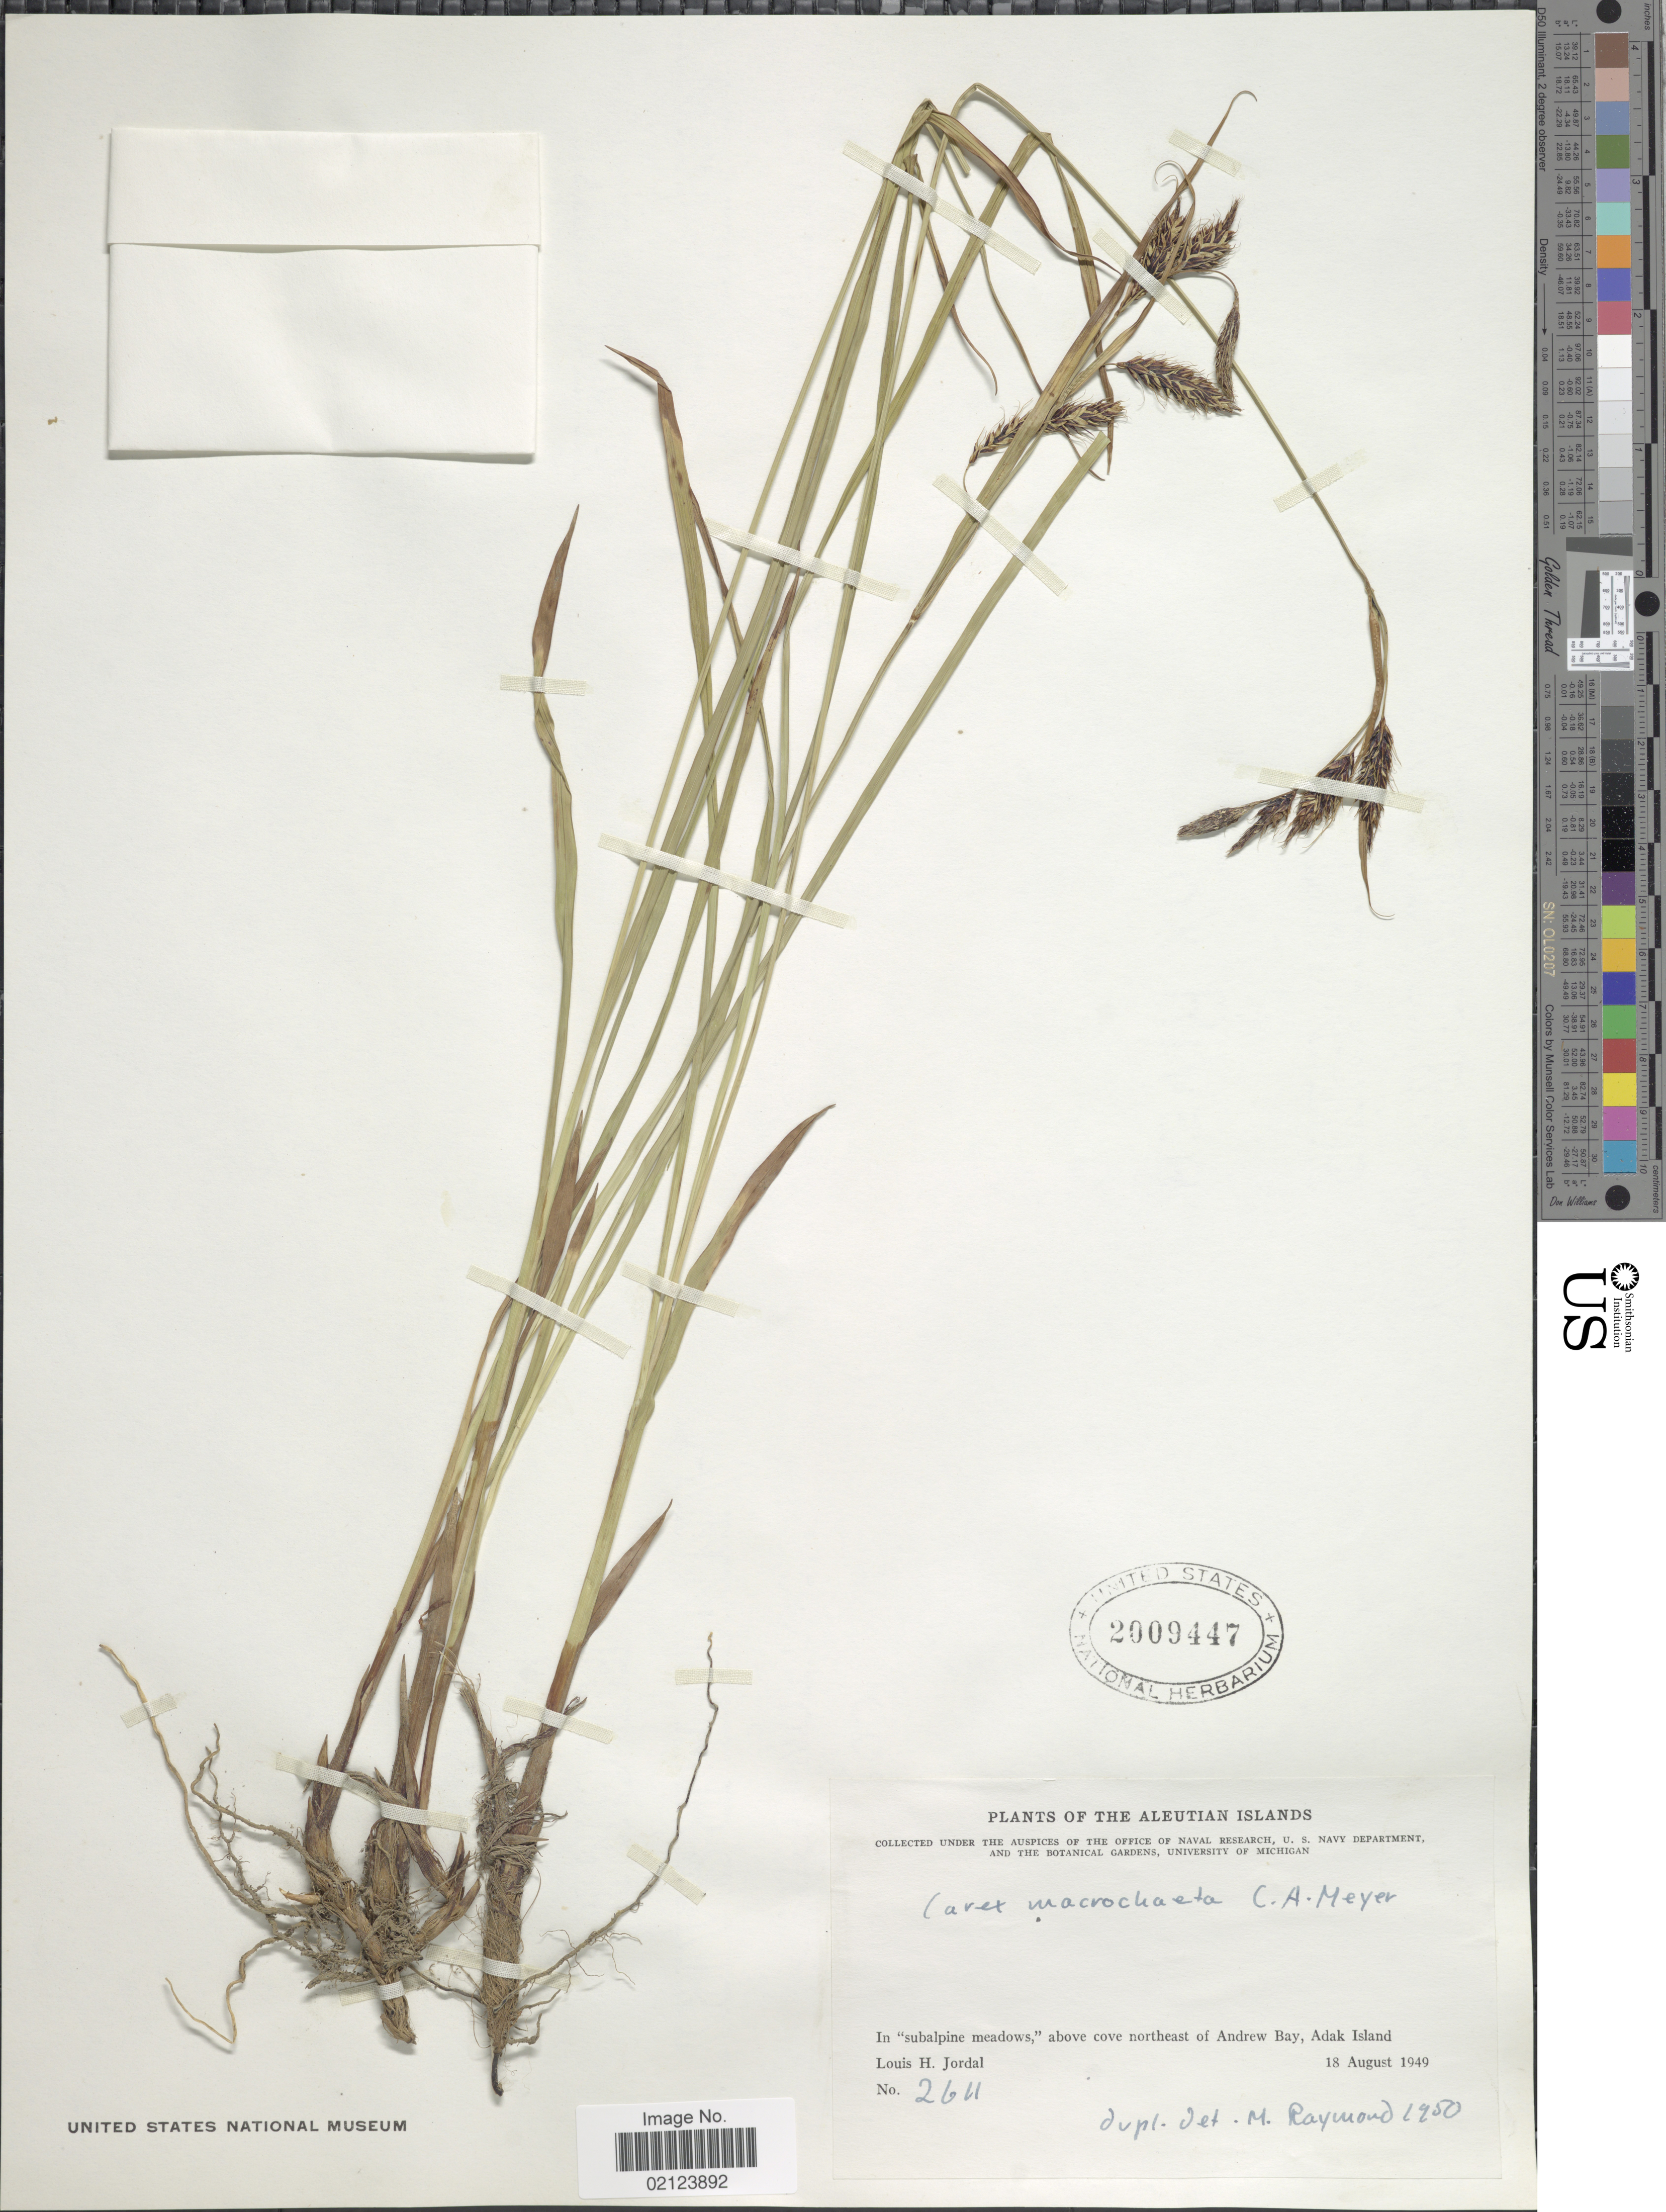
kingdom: Plantae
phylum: Tracheophyta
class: Liliopsida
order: Poales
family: Cyperaceae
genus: Carex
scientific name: Carex macrochaeta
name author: C.A. Mey.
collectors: L. Jordal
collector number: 2611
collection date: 1949-08-18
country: United States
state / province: Alaska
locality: Aleutian Islands, In "subalppine meadows." above cove northeast of Andrew Bay, Adak Island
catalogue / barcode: US 2009447